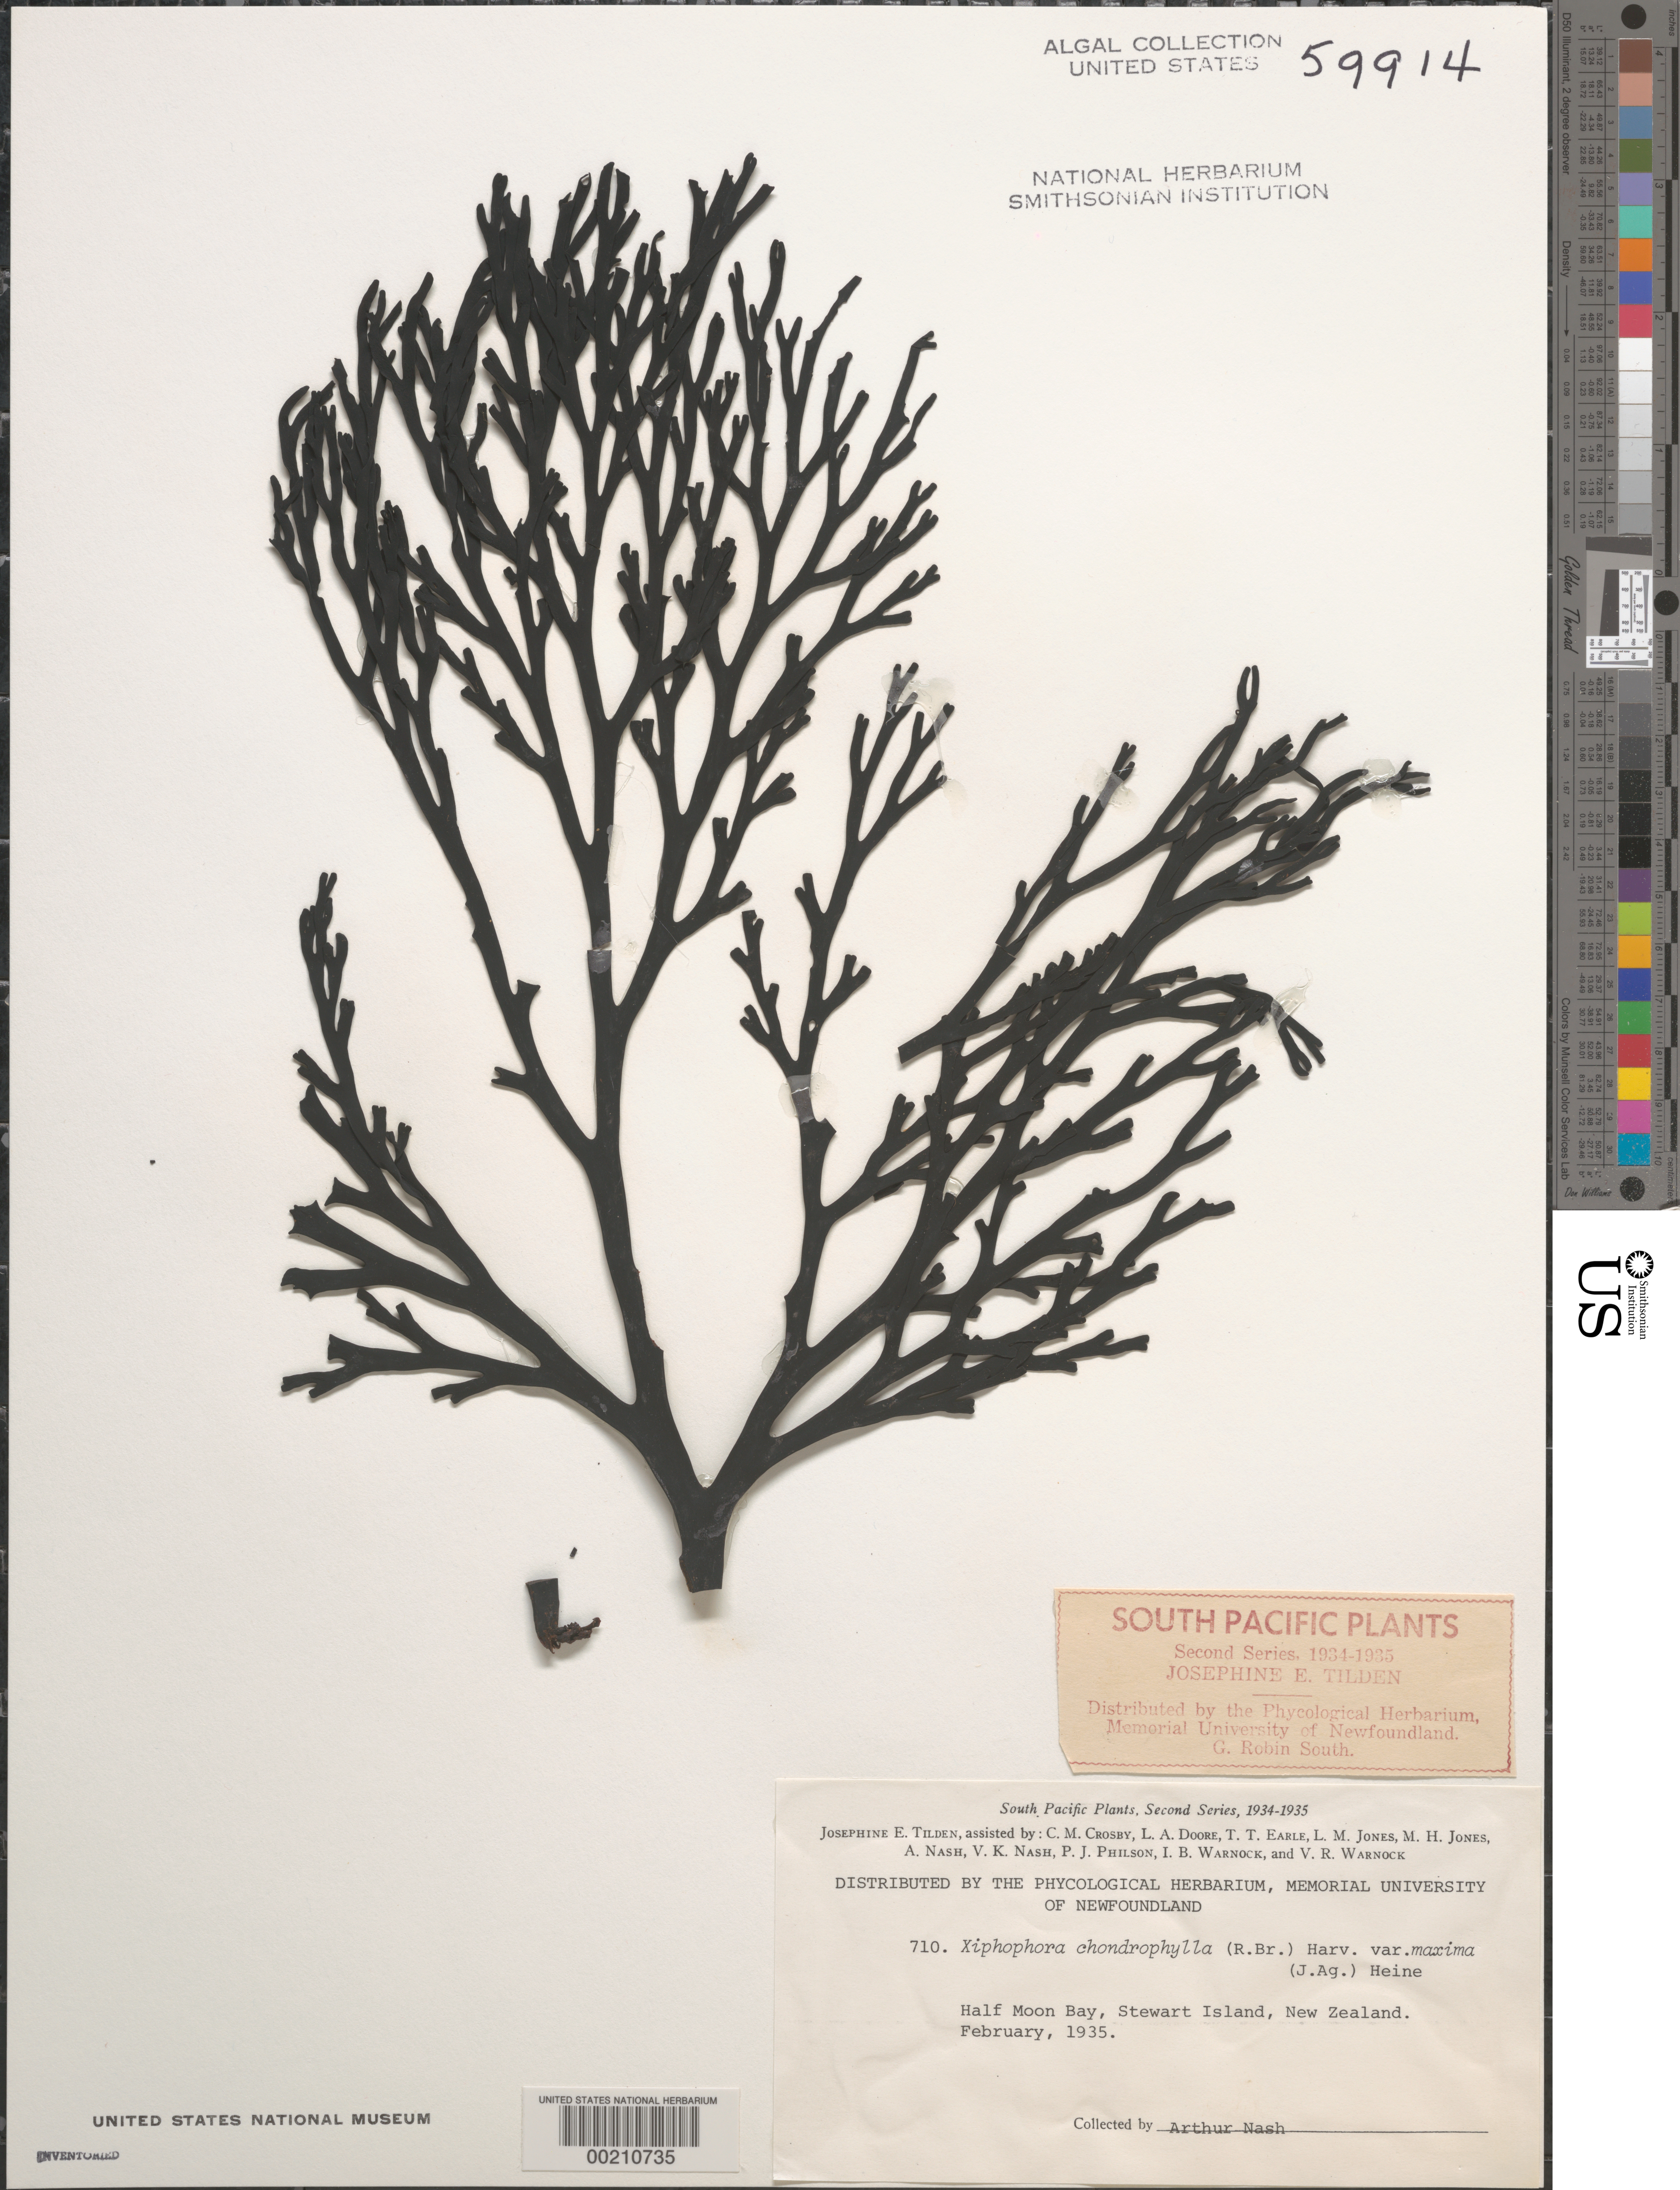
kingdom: Chromista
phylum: Ochrophyta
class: Phaeophyceae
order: Fucales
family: Xiphophoraceae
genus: Xiphophora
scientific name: Xiphophora chondrophylla var. maxima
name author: (J. Agardh) E.M. Heine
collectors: A. Nash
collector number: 710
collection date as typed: Feb 1935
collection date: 1935-02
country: New Zealand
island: Stewart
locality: Half moon bay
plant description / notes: Tilden, South Pacific Plants, Second Series, 1934-1935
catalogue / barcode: US 59914